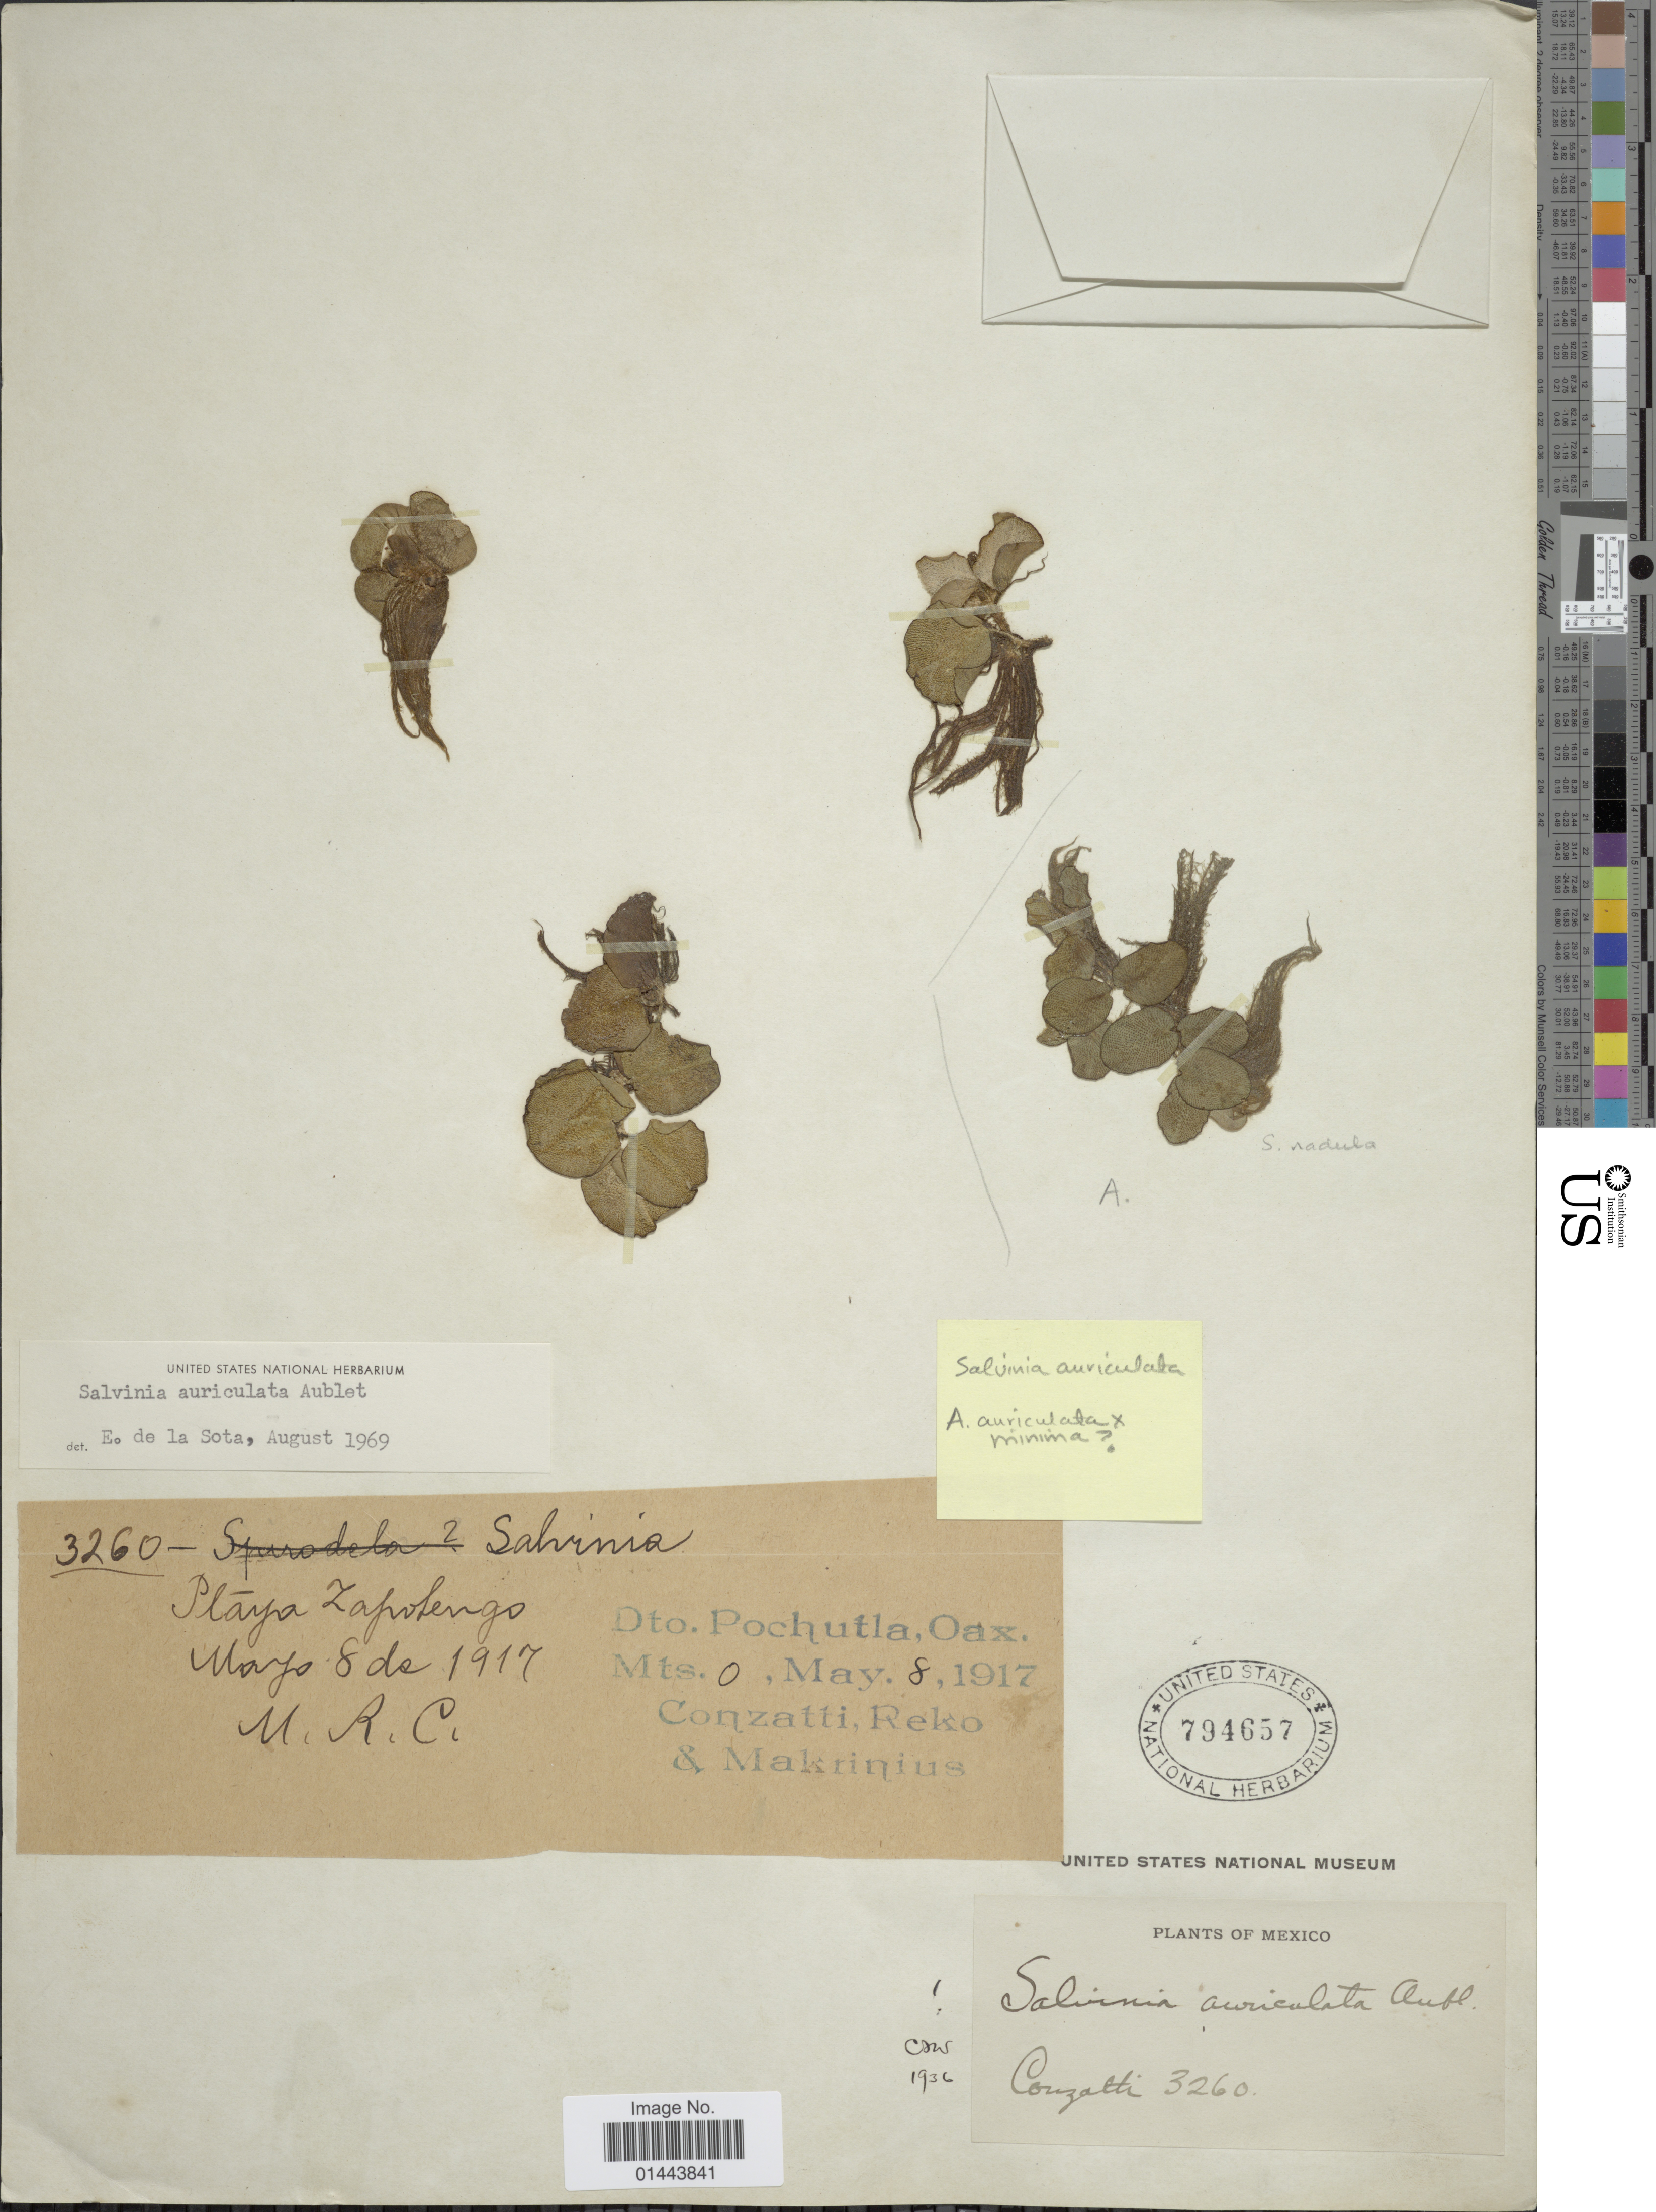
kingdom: Plantae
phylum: Tracheophyta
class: Polypodiopsida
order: Salviniales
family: Salviniaceae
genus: Salvinia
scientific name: Salvinia auriculata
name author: Aubl.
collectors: Conzatti, --, Peko & Makrinius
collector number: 3260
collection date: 1917-03-08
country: Mexico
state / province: Oaxaca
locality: Dto. Pochutla, Oax. Mts. O., Playa Zapotengo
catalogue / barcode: US 794657